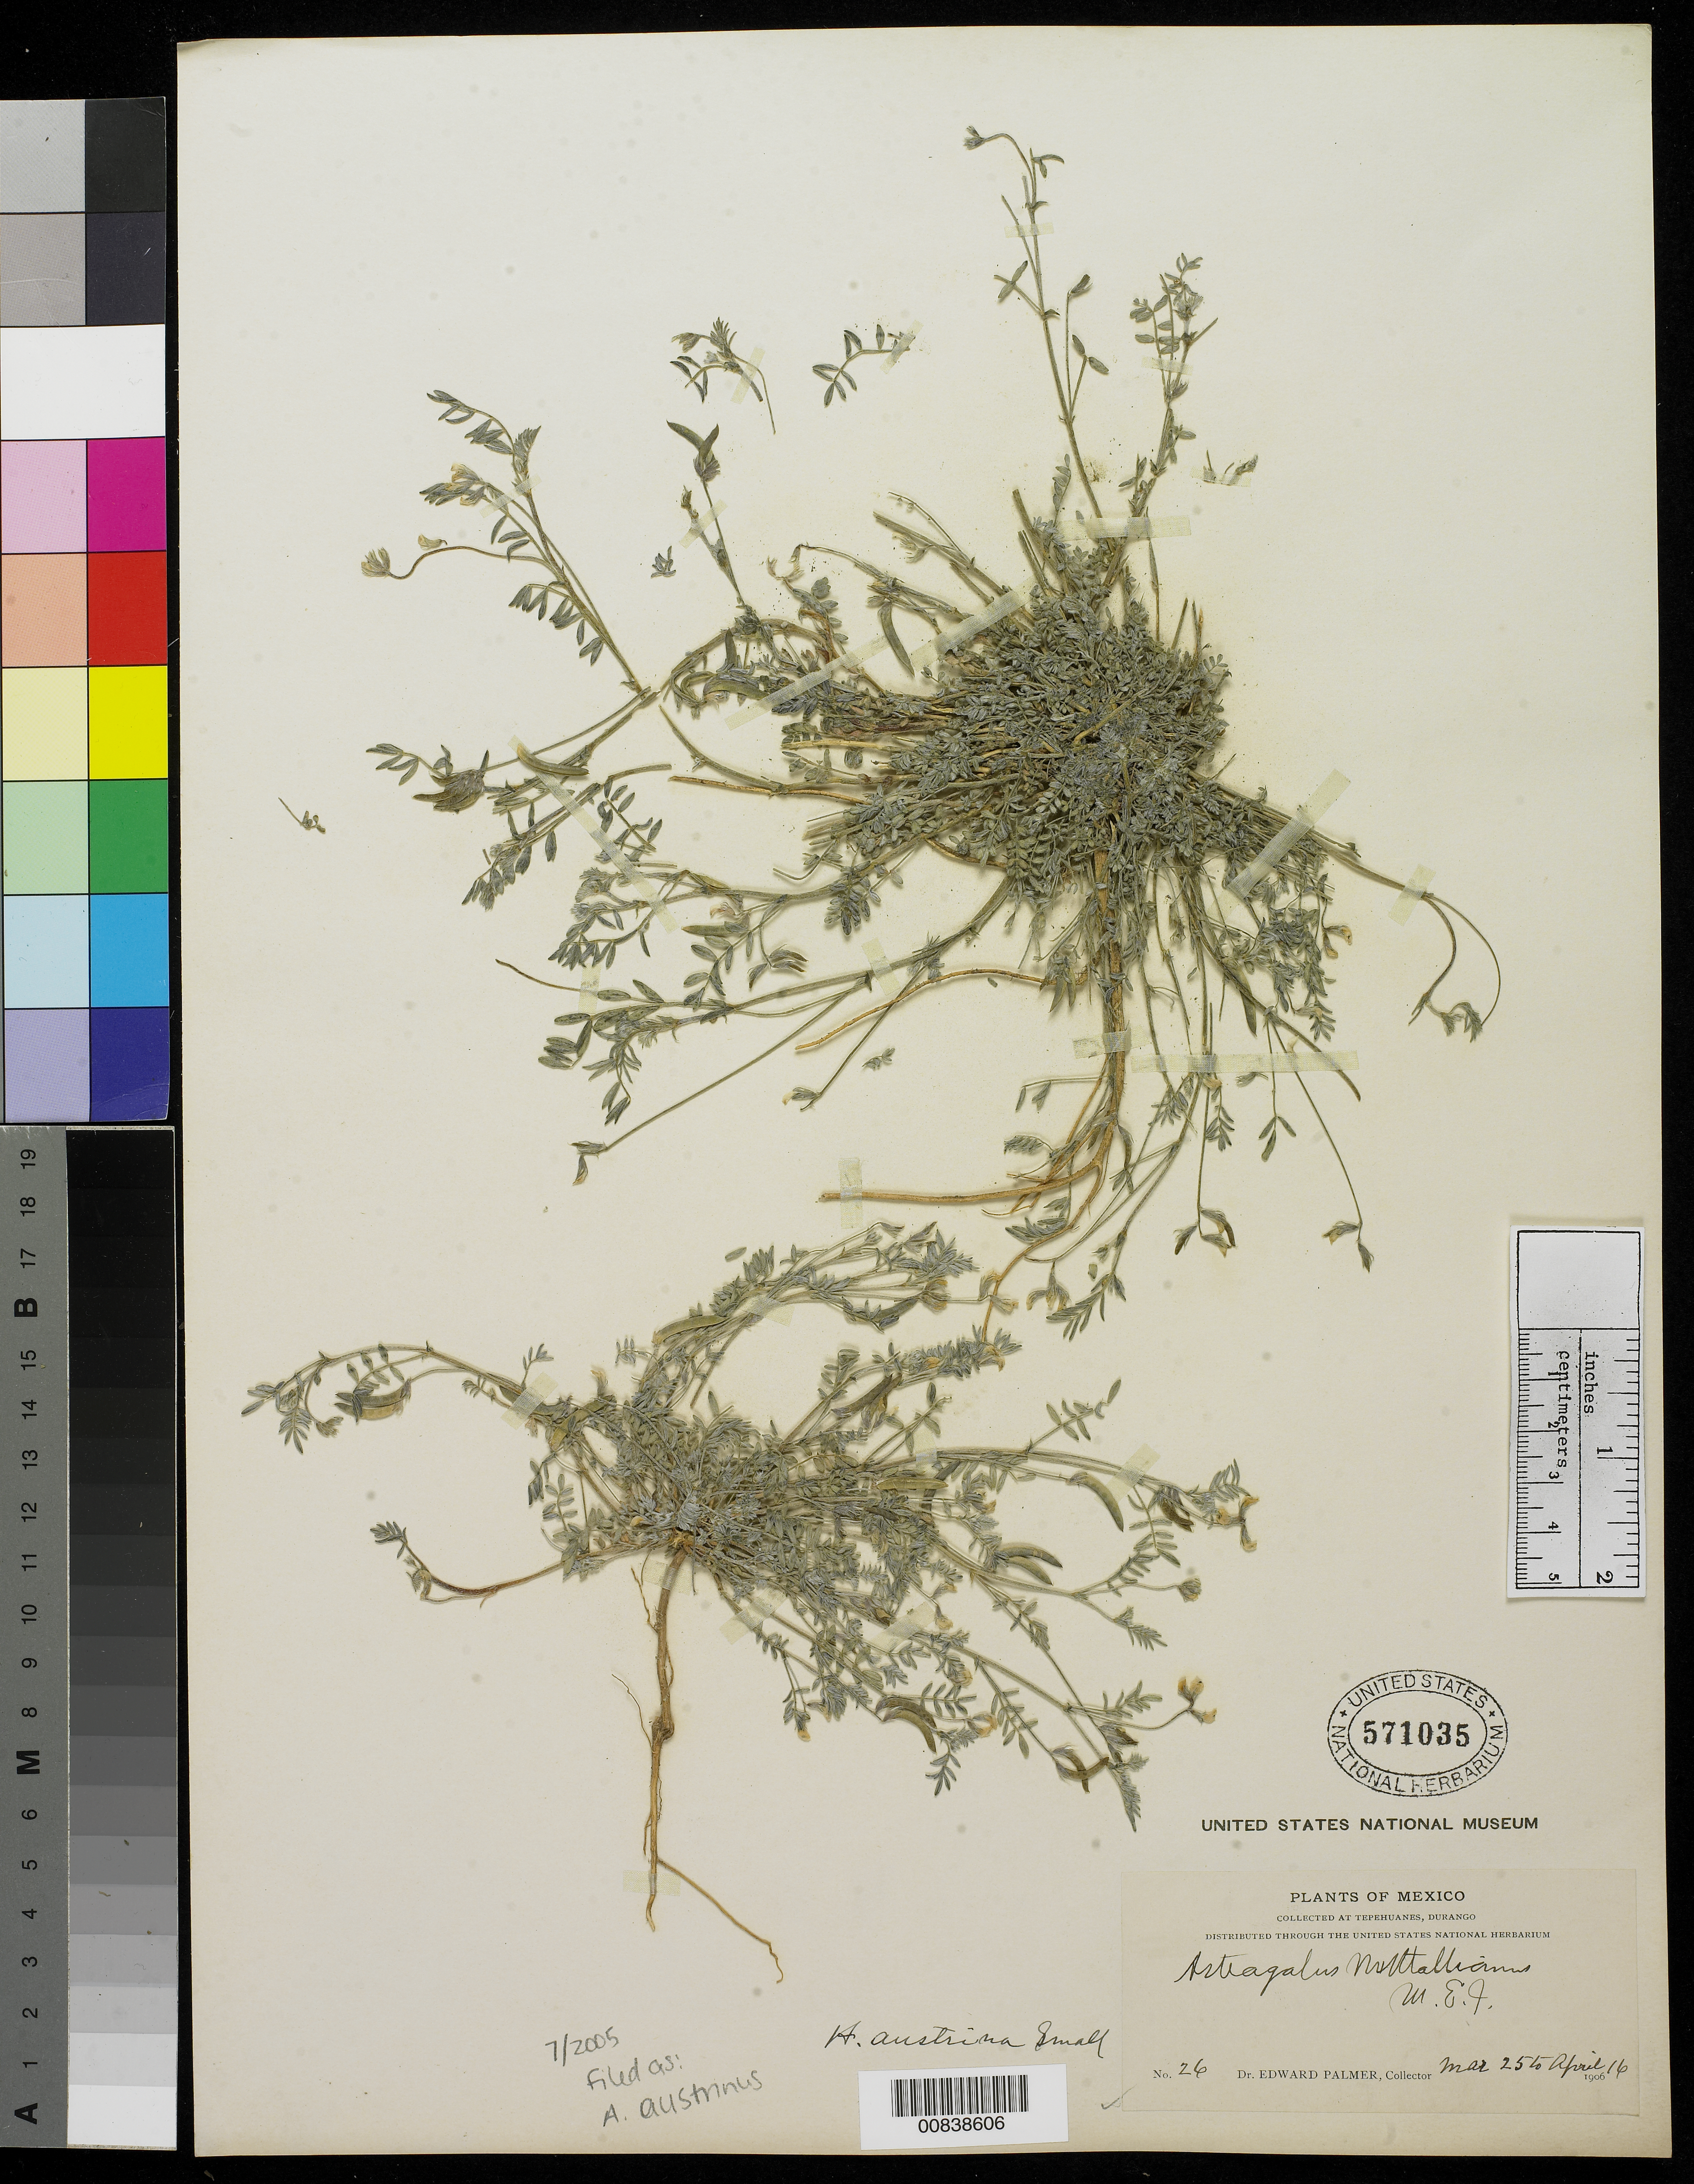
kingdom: Plantae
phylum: Tracheophyta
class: Magnoliopsida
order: Fabales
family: Fabaceae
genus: Astragalus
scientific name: Astragalus austrinus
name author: (Small) O.E. Schulz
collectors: E. Palmer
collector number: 26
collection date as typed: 25 Mar 1906 to 16 Apr 1906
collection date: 1906-03-25/1906-04-16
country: Mexico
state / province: Durango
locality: Tepehuanes, Durango.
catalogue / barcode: US 571035